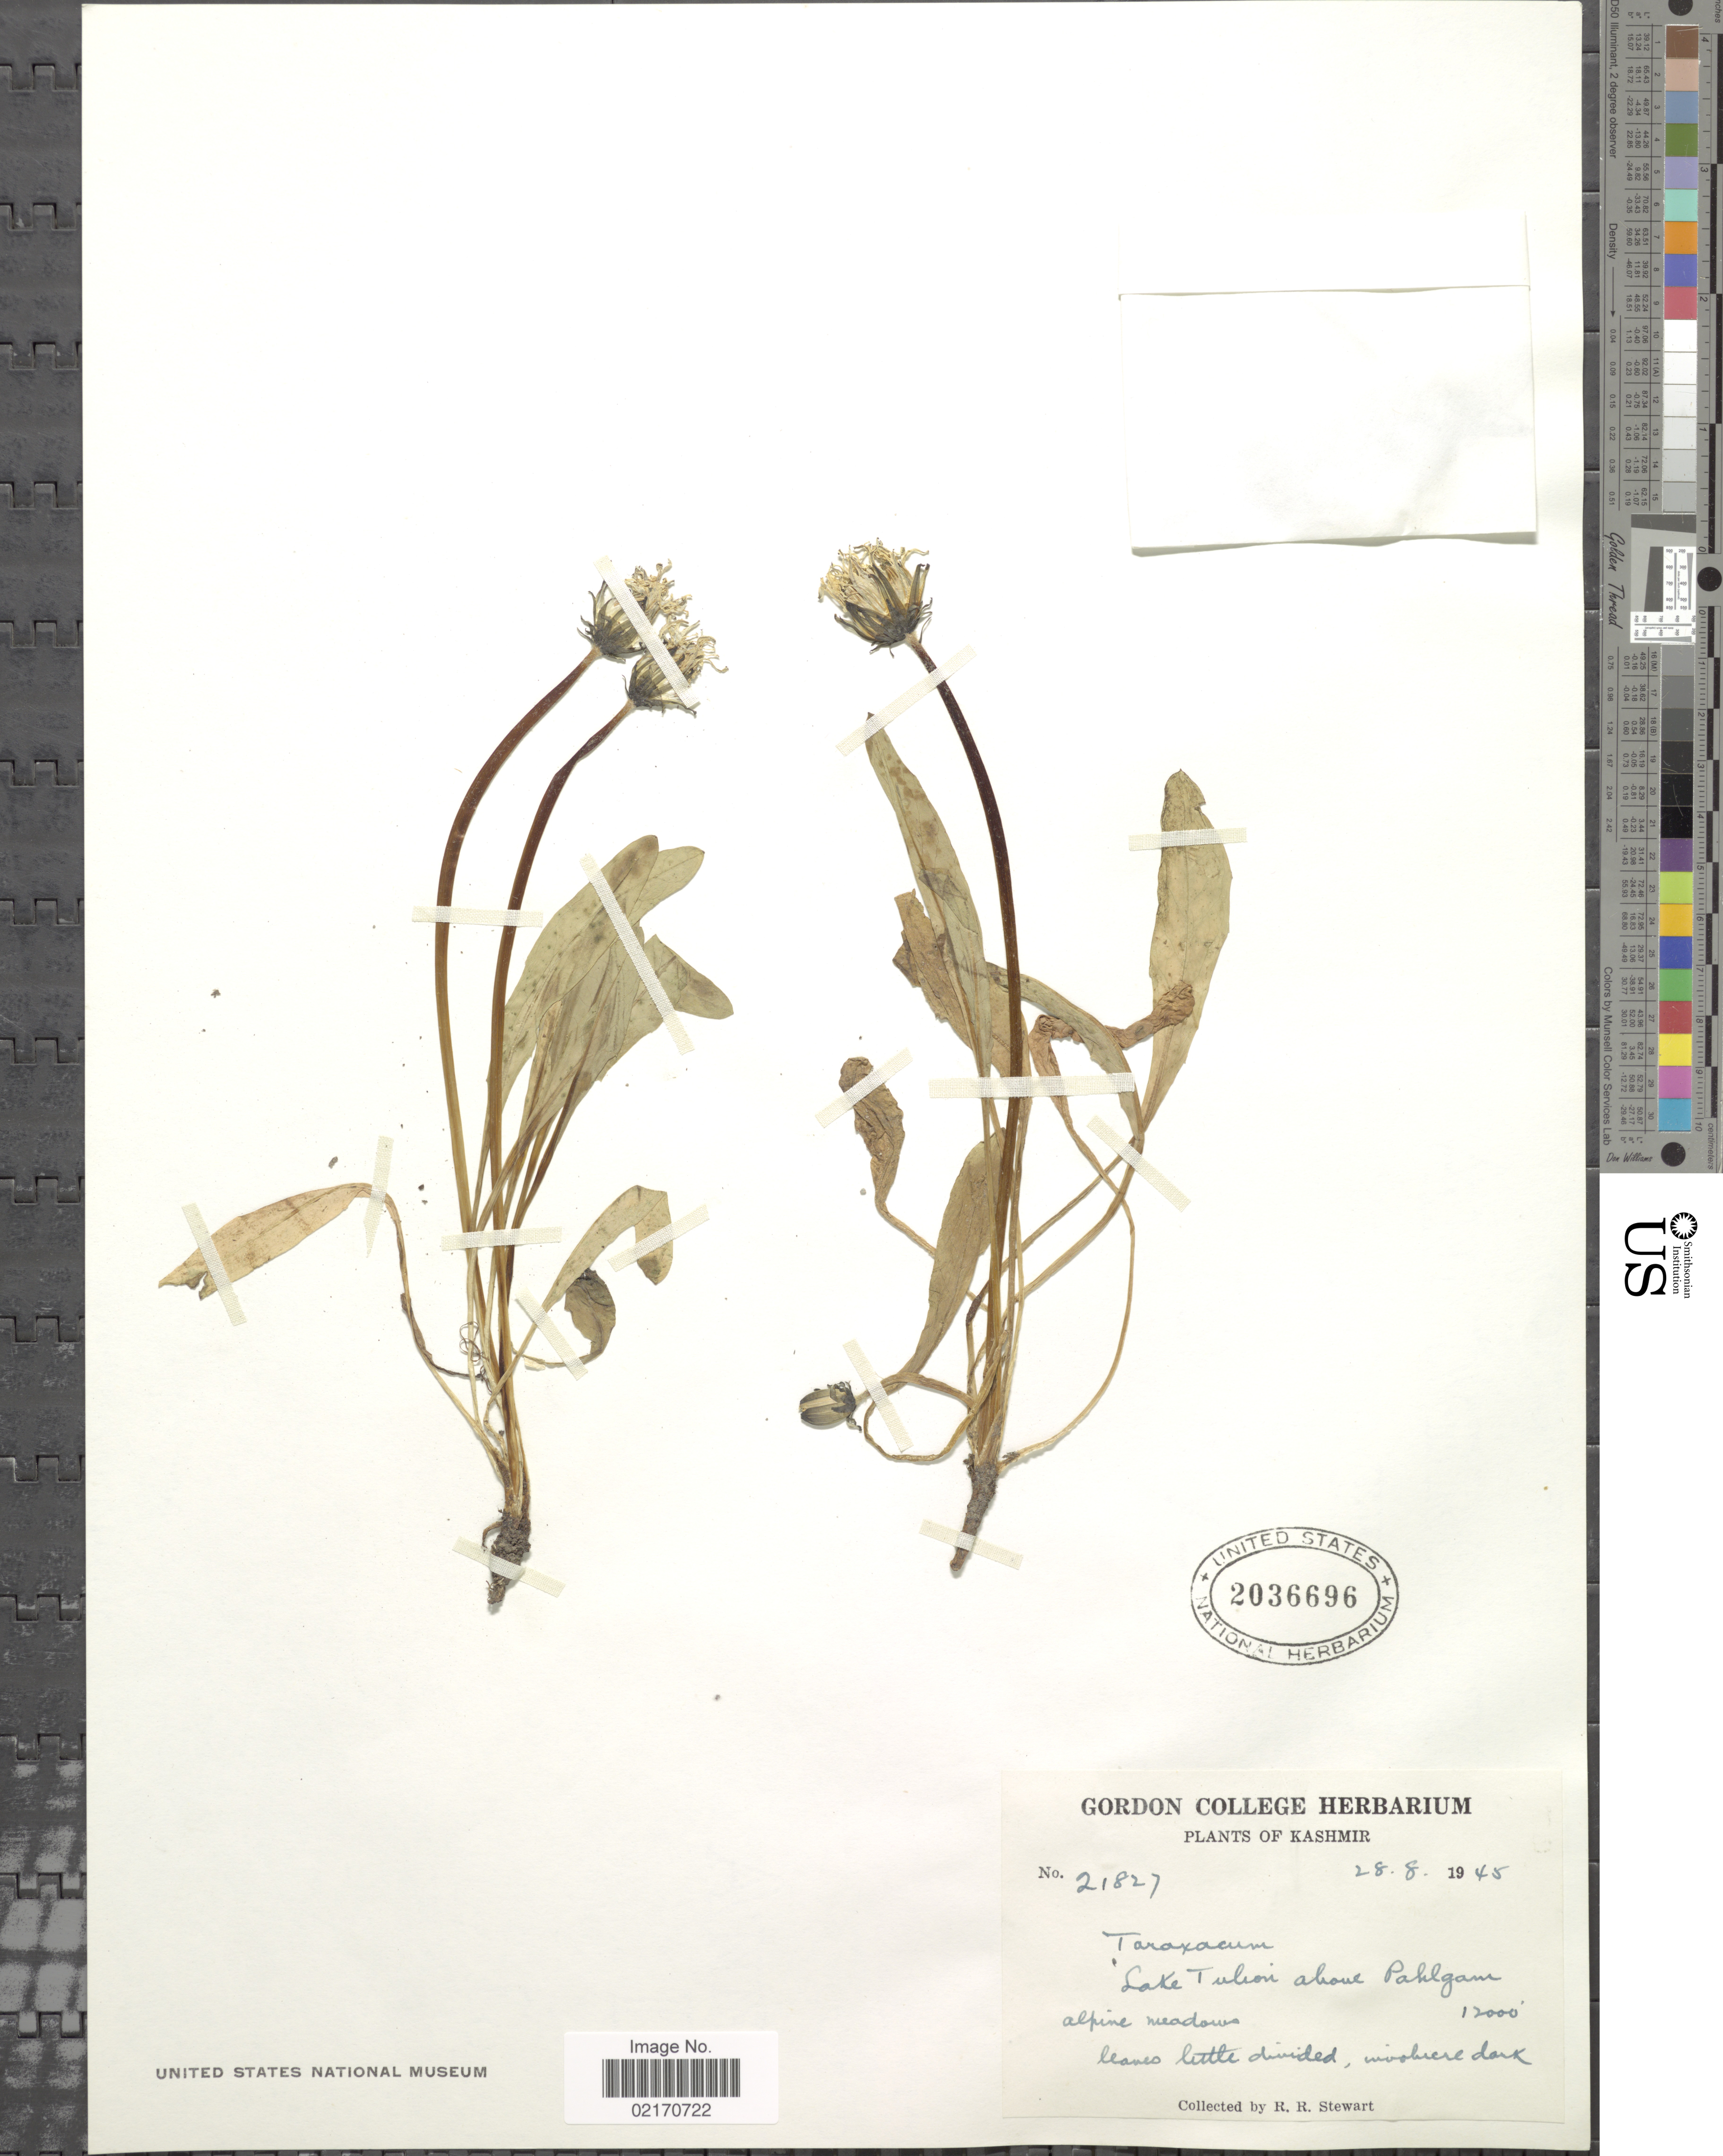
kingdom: Plantae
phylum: Tracheophyta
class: Magnoliopsida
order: Asterales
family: Asteraceae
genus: Taraxacum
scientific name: Taraxacum sp.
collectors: R. R. Stewart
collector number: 21827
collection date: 1945-08-28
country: India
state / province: Jammu and Kashmir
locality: Kashmir, Lake Tulion above Pahlgam alpine meadows.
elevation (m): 3658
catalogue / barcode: US 2036696